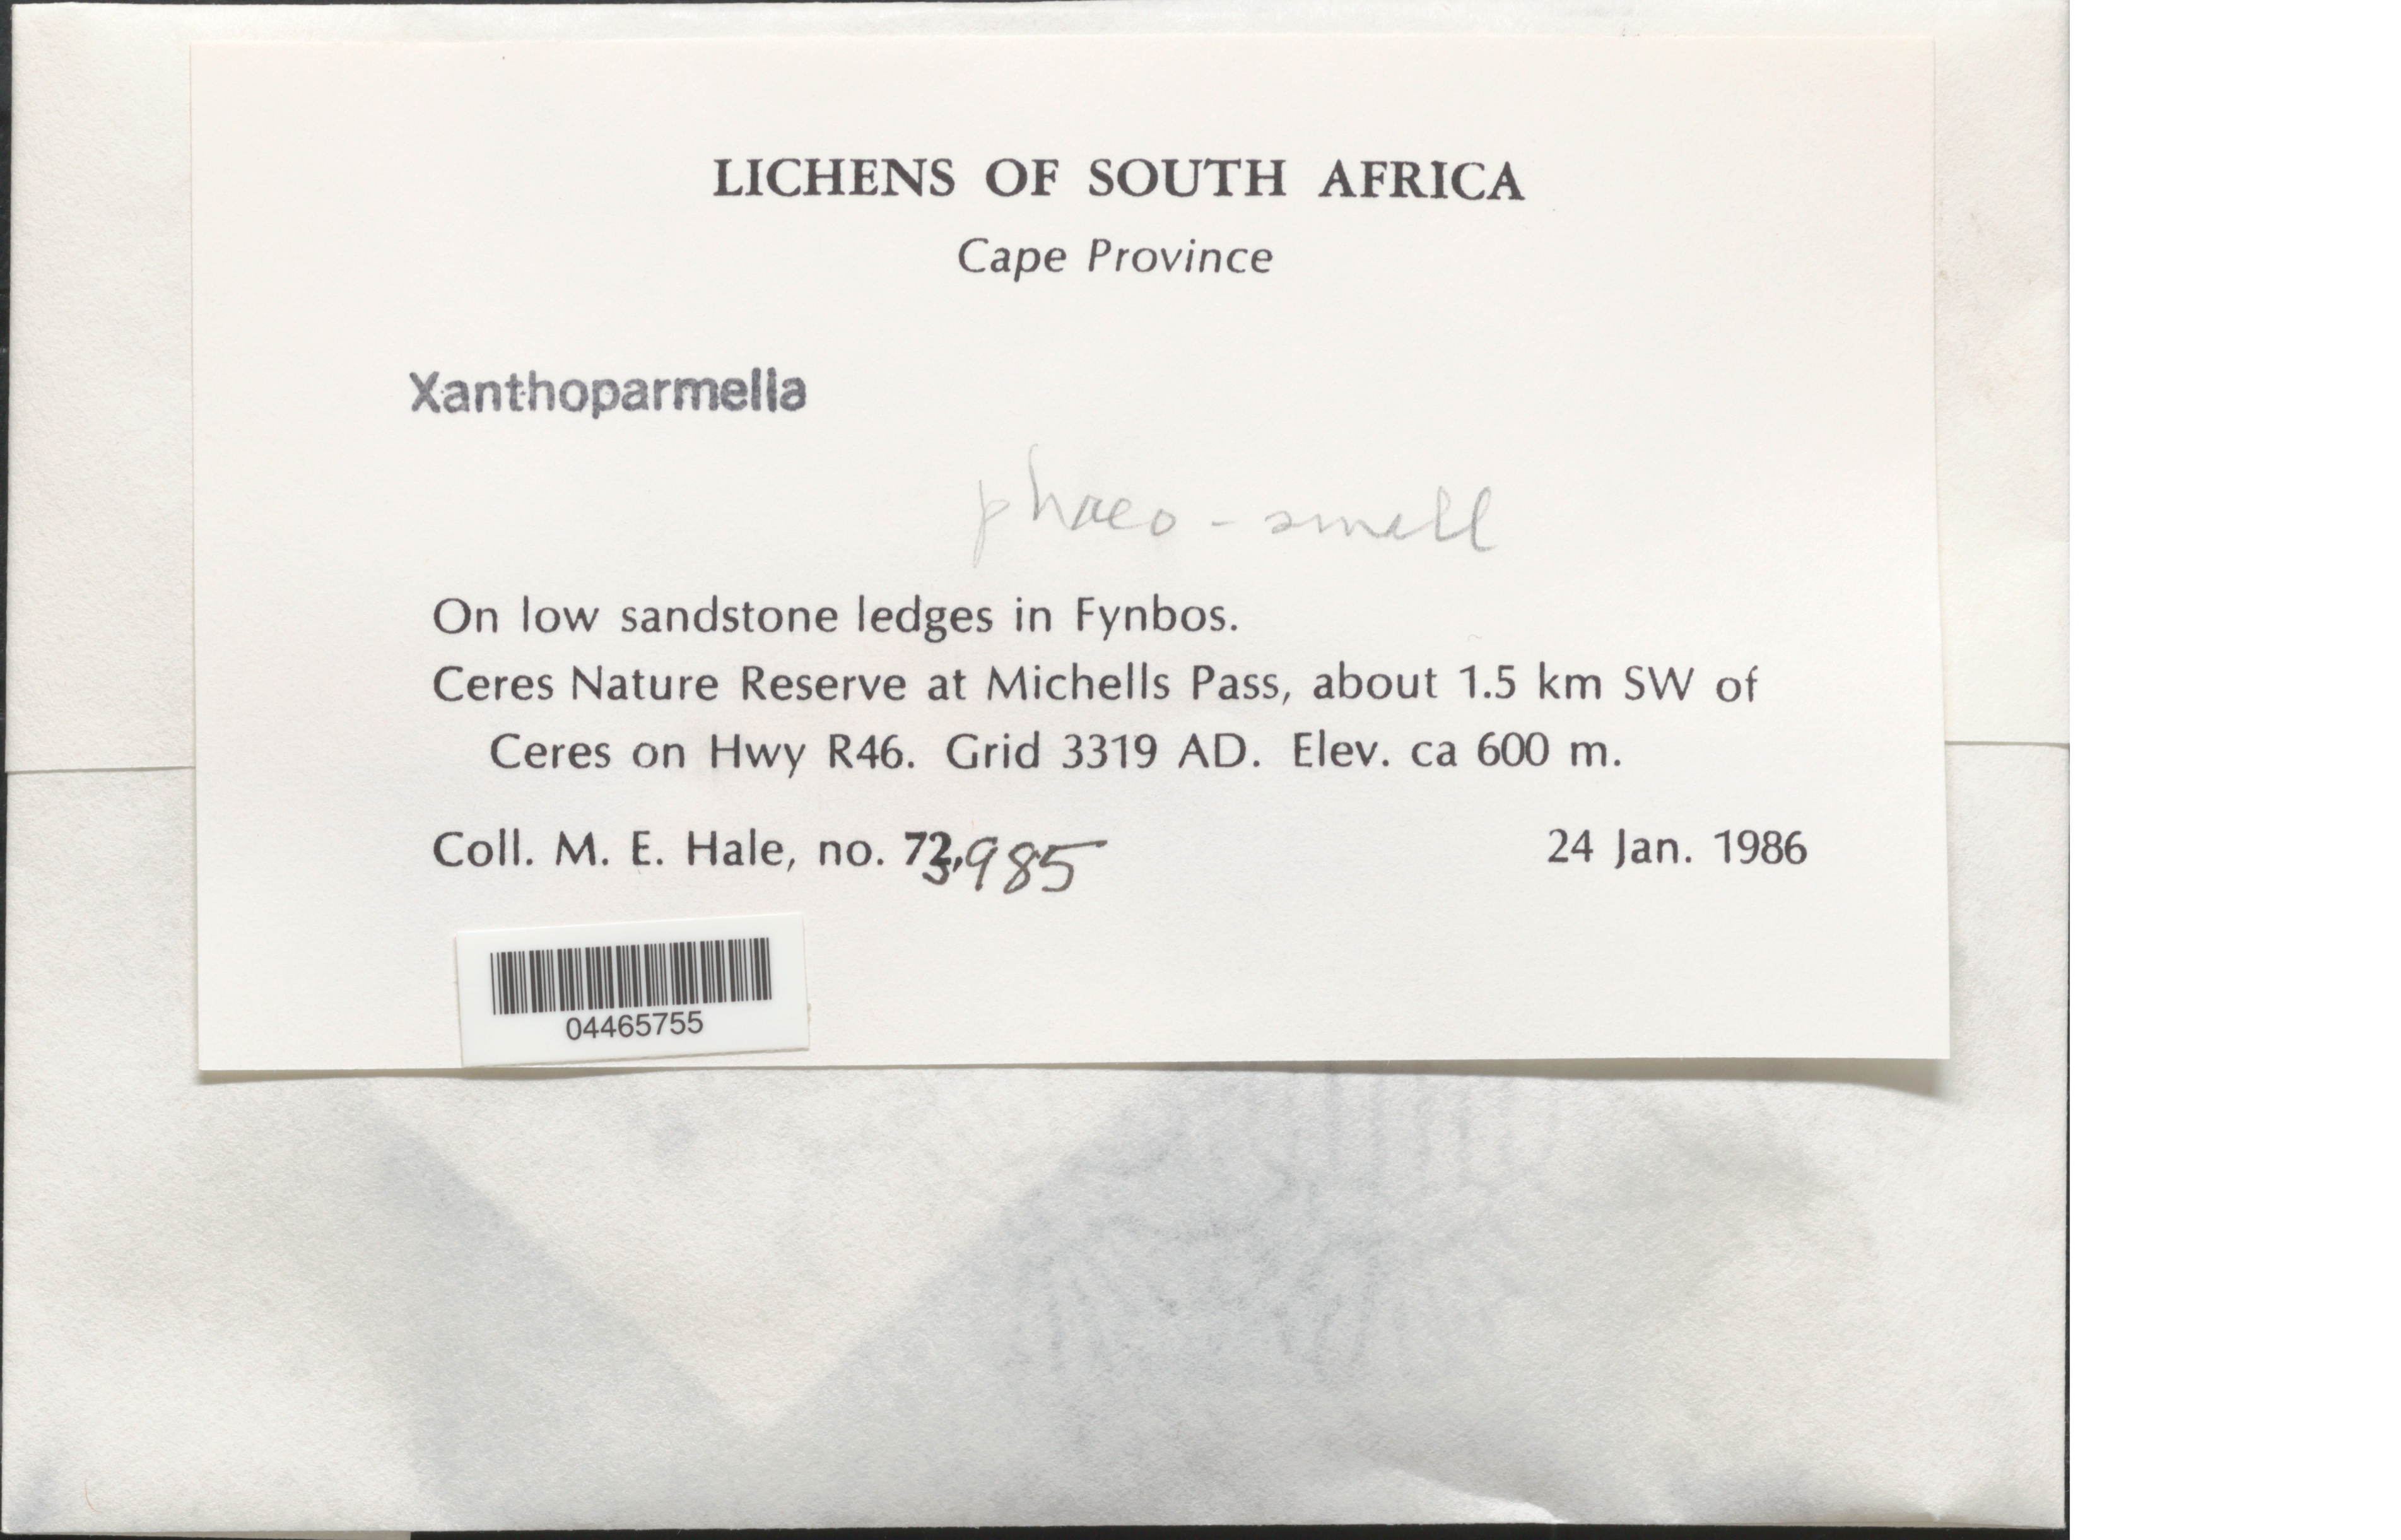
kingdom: Fungi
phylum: Ascomycota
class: Lecanoromycetes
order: Lecanorales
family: Parmeliaceae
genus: Xanthoparmelia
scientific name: Xanthoparmelia sp.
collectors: M. Hale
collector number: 73985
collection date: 1986-01-24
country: South Africa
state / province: Western Cape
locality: On low sandstone ledges in Fynbos. Ceres Nature Reserve at Michells Pass, about 1.5 km SW of Ceres on Hwy R46. Grid 3319 AD.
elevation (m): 600